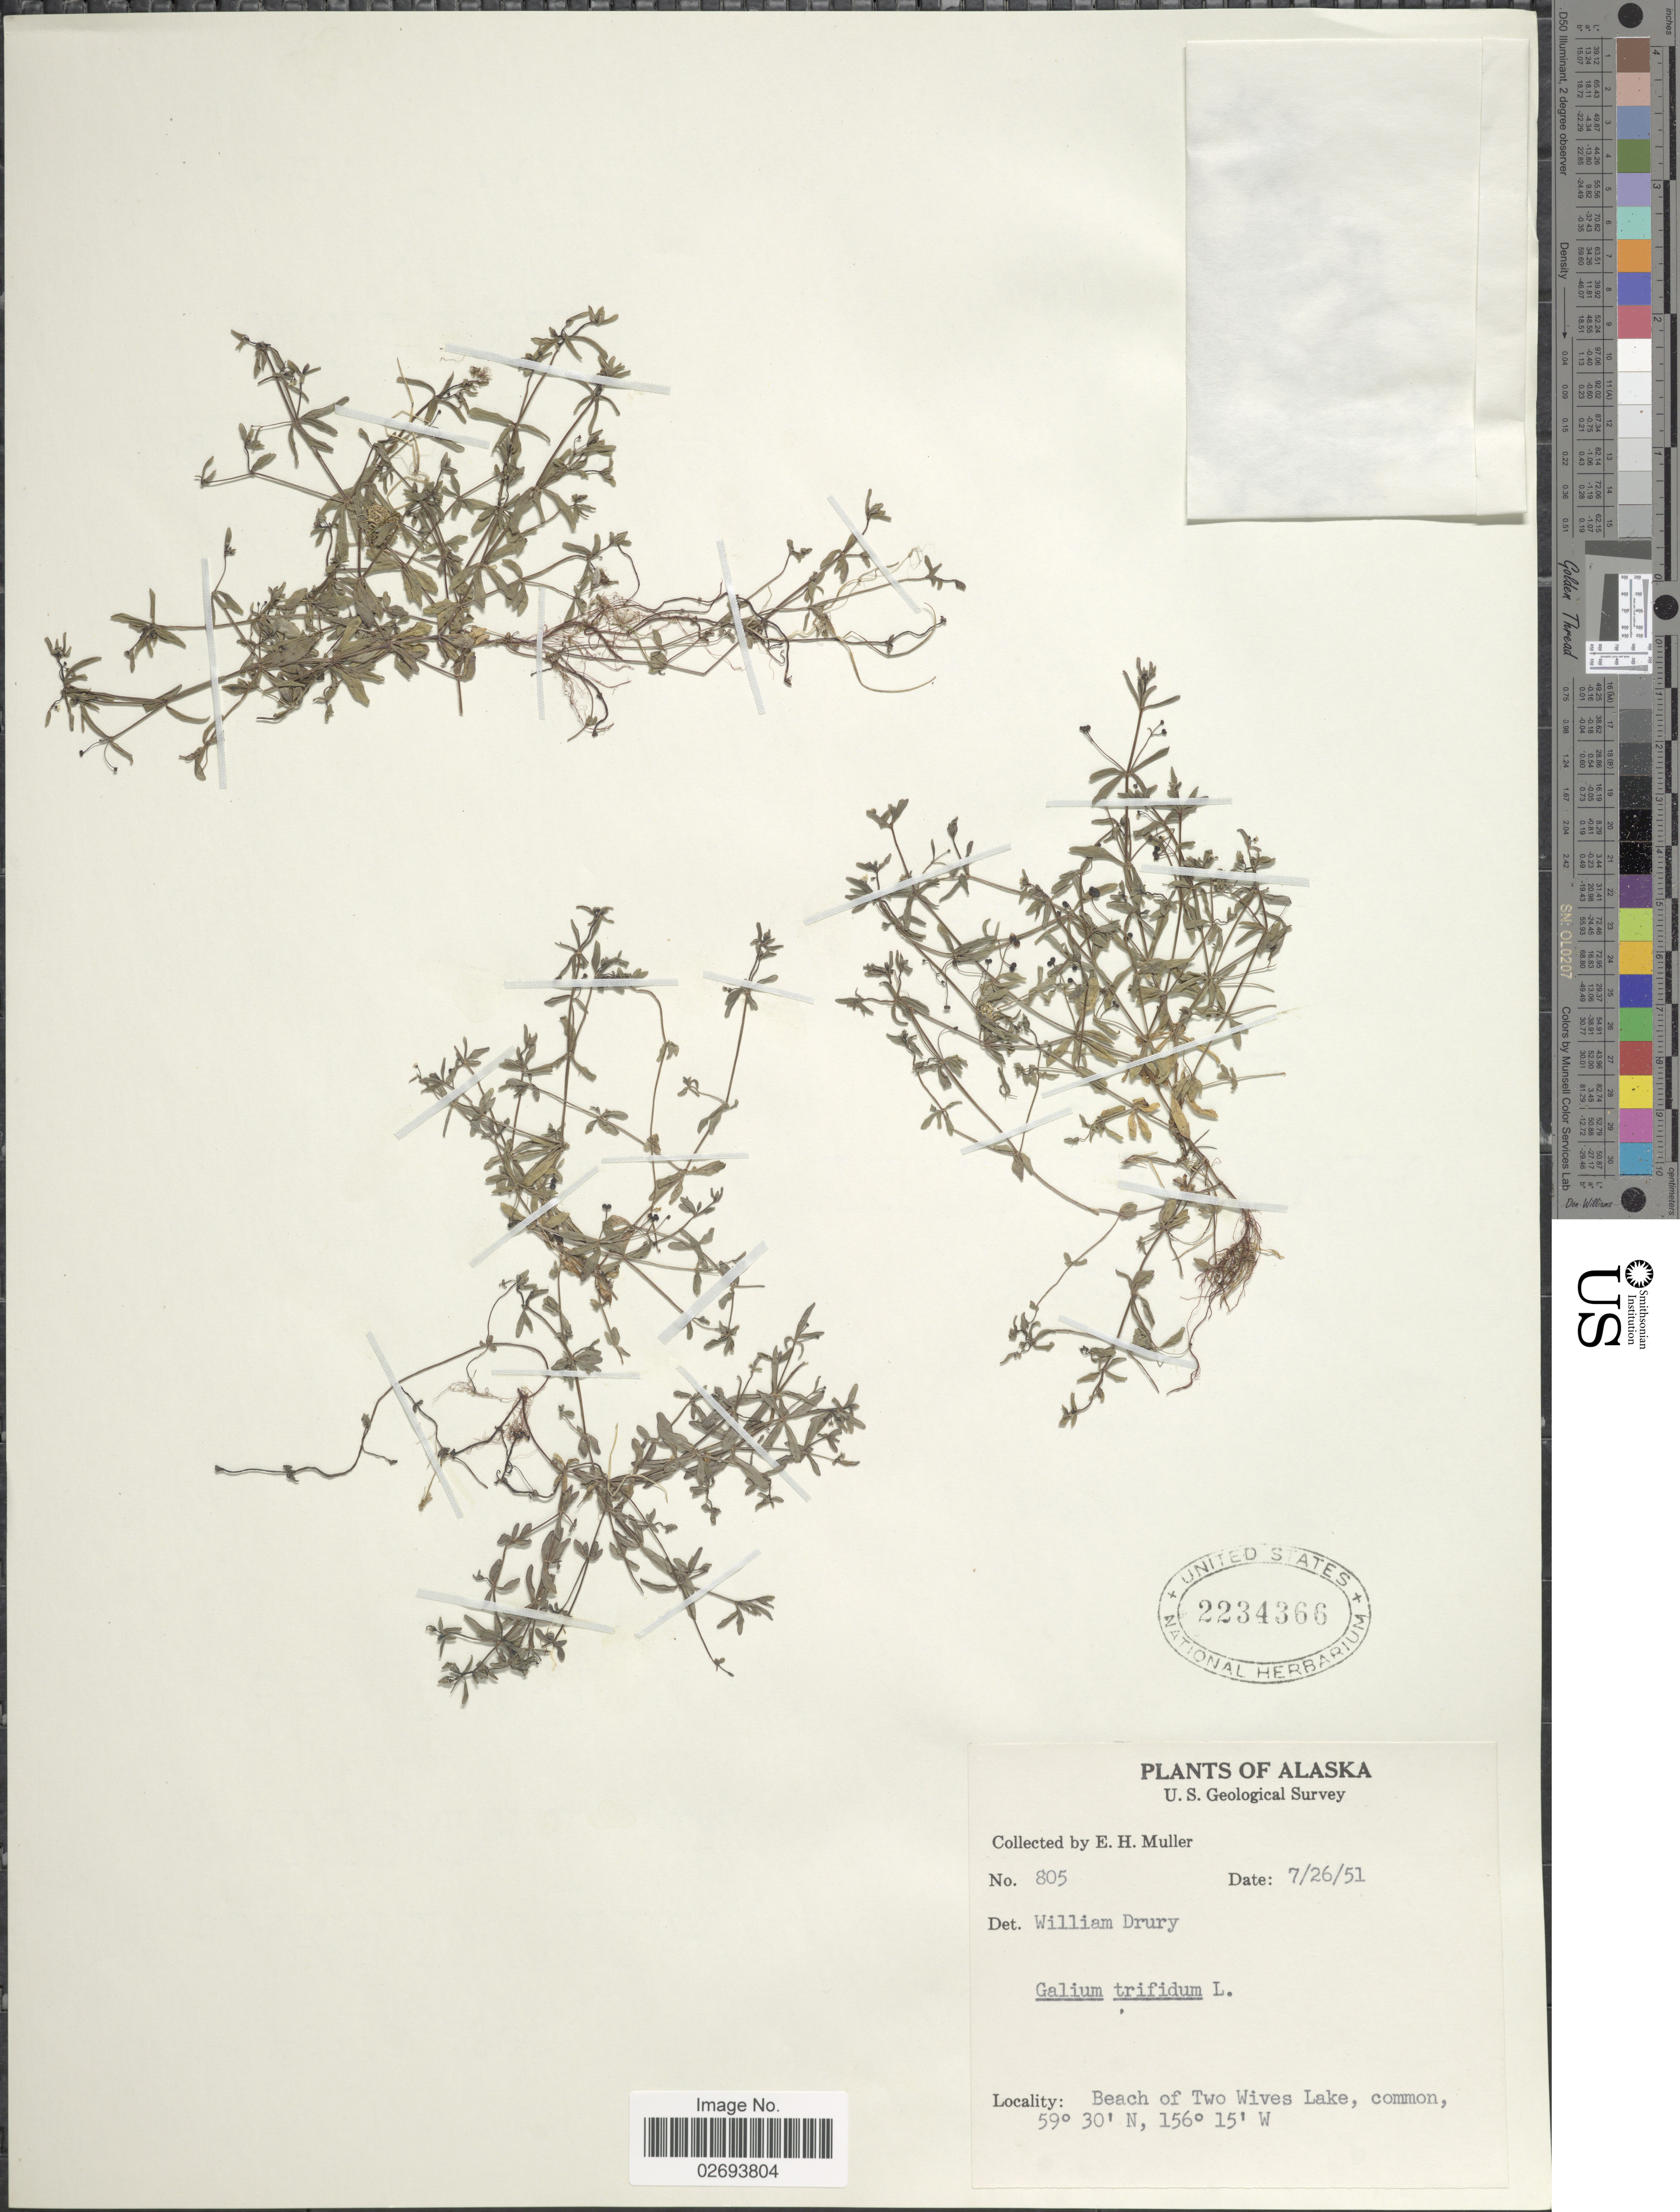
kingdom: Plantae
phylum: Tracheophyta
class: Magnoliopsida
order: Gentianales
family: Rubiaceae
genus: Galium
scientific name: Galium trifidum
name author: L.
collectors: E. H. Muller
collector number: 805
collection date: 1951-07-26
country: United States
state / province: Alaska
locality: Beach of Two Wives Lake, common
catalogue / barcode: US 2234366